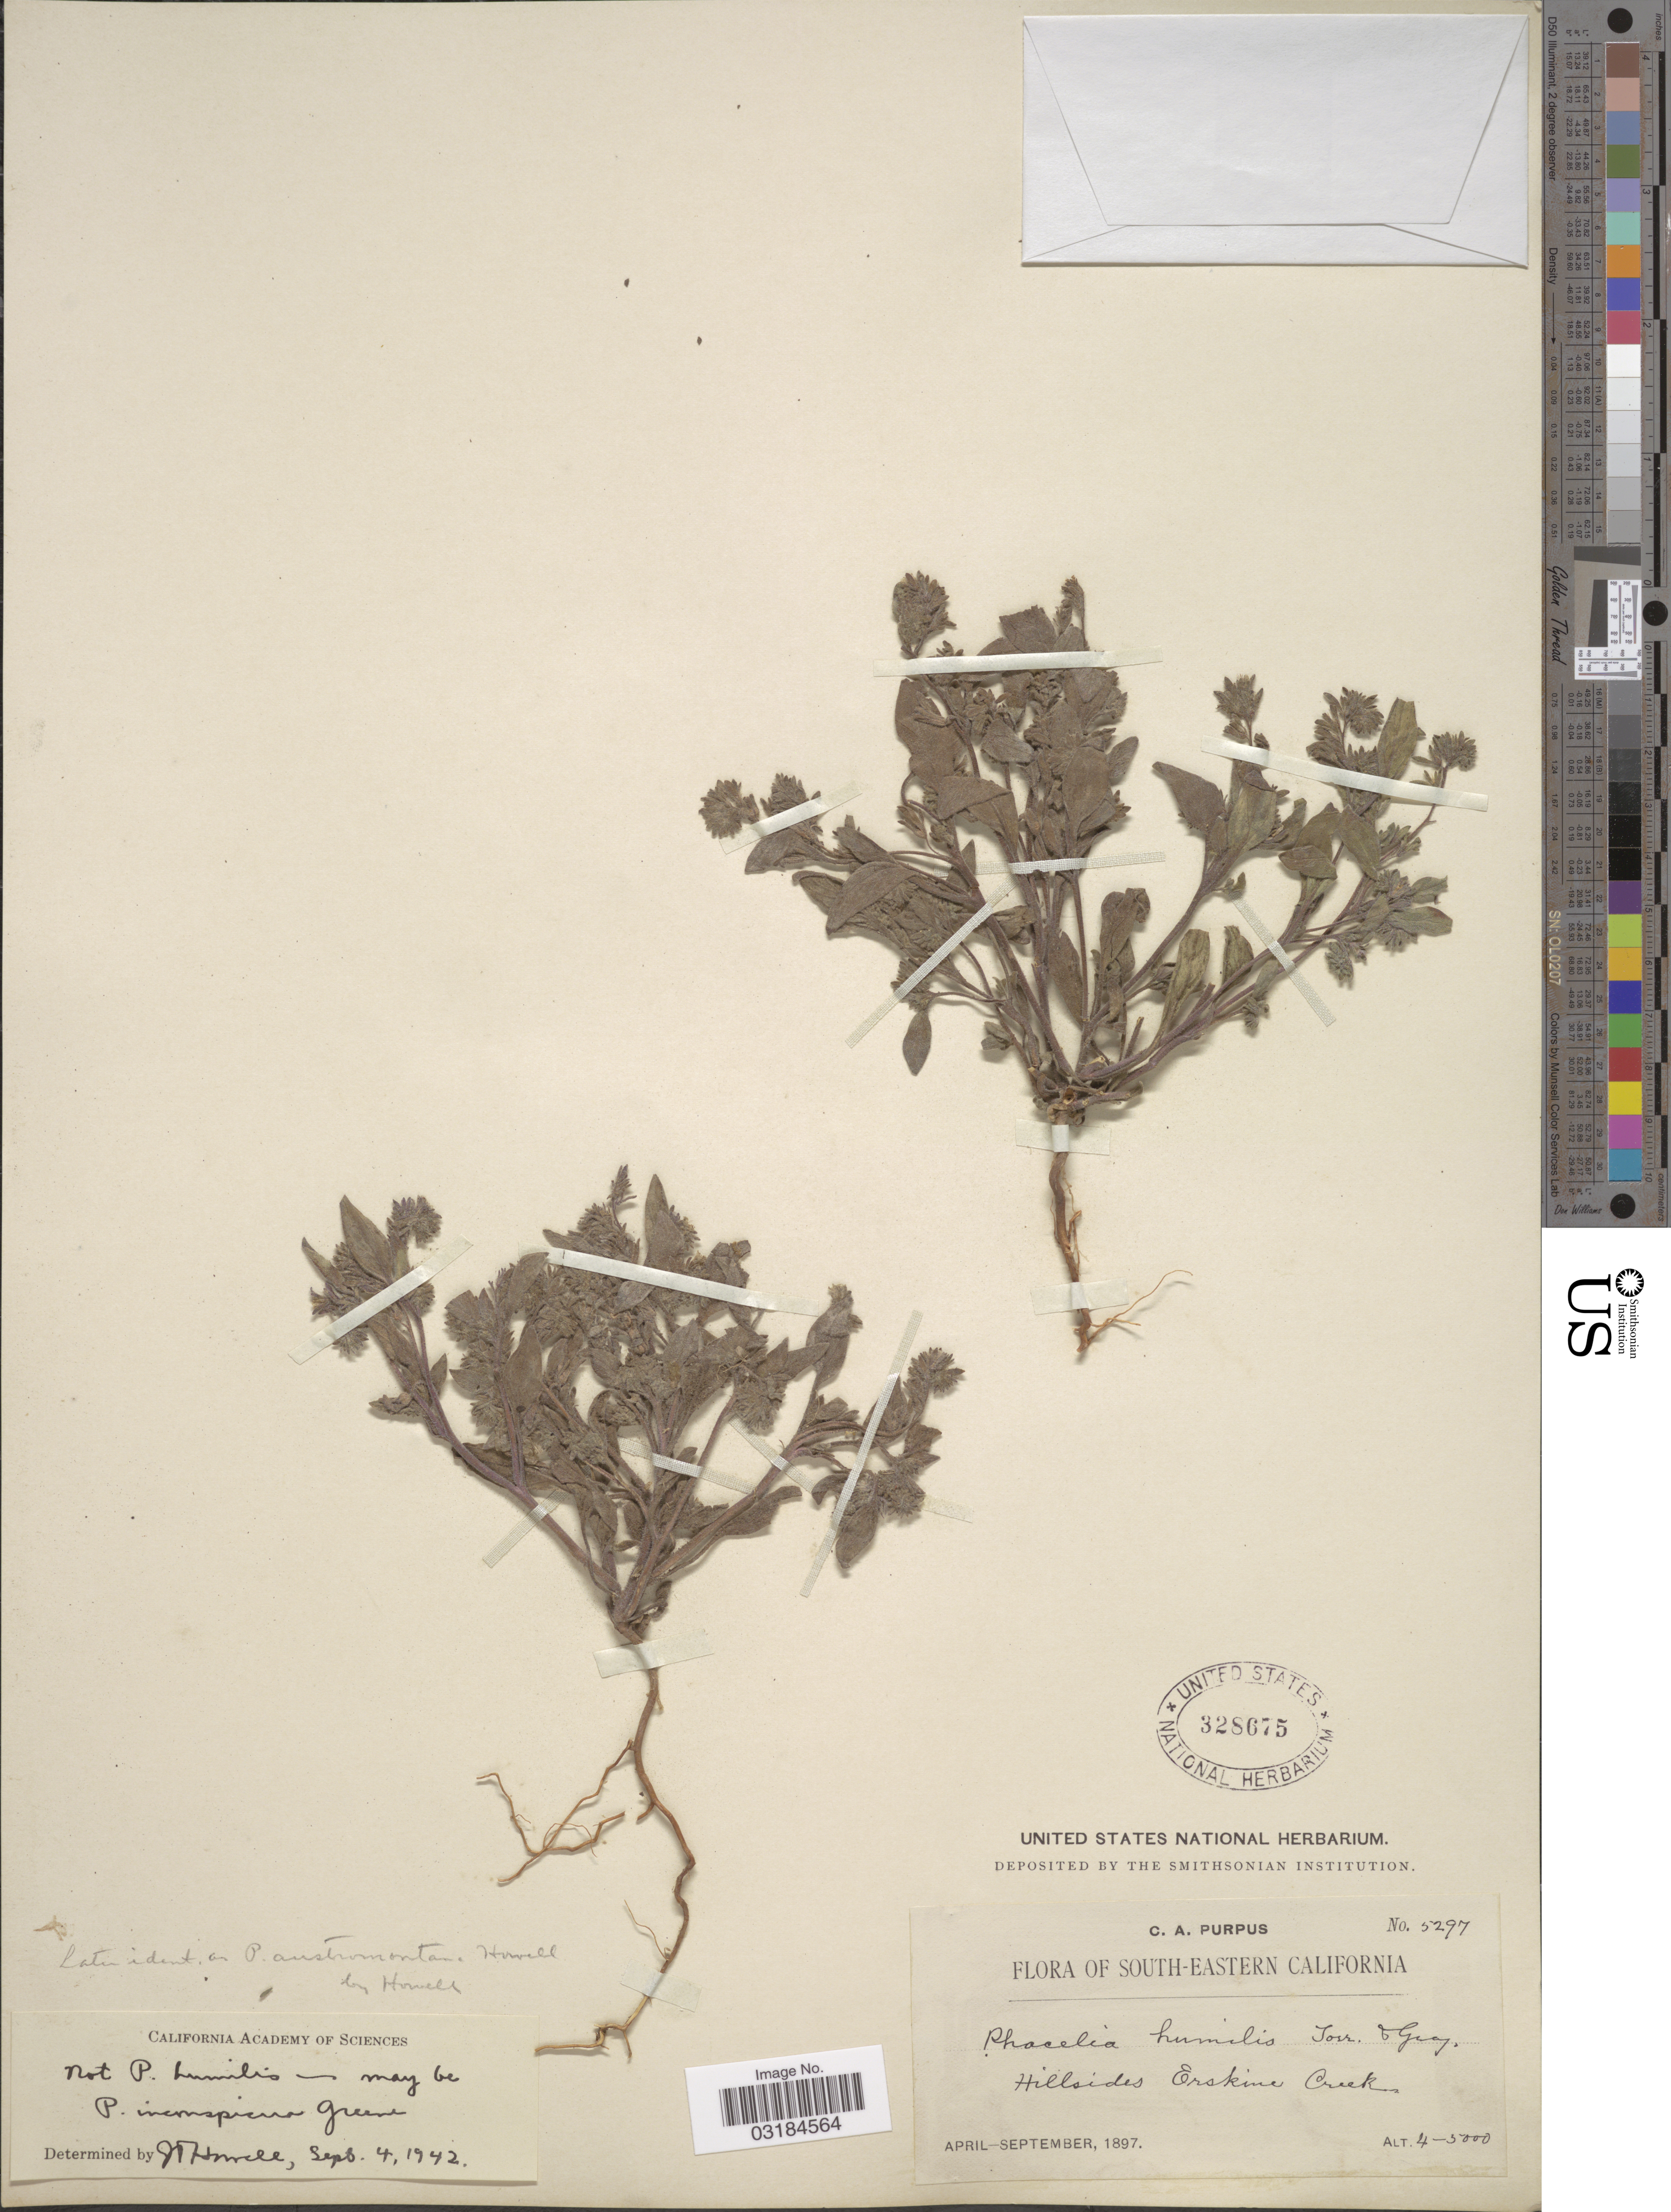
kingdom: Plantae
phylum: Tracheophyta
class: Magnoliopsida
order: Boraginales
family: Hydrophyllaceae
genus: Phacelia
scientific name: Phacelia austromontana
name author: J.T. Howell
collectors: C. A. Purpus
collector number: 5297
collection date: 1897-04/1897-09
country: United States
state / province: California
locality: South-Eastern California. Hillsides Erskine Creek.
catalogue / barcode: US 328675